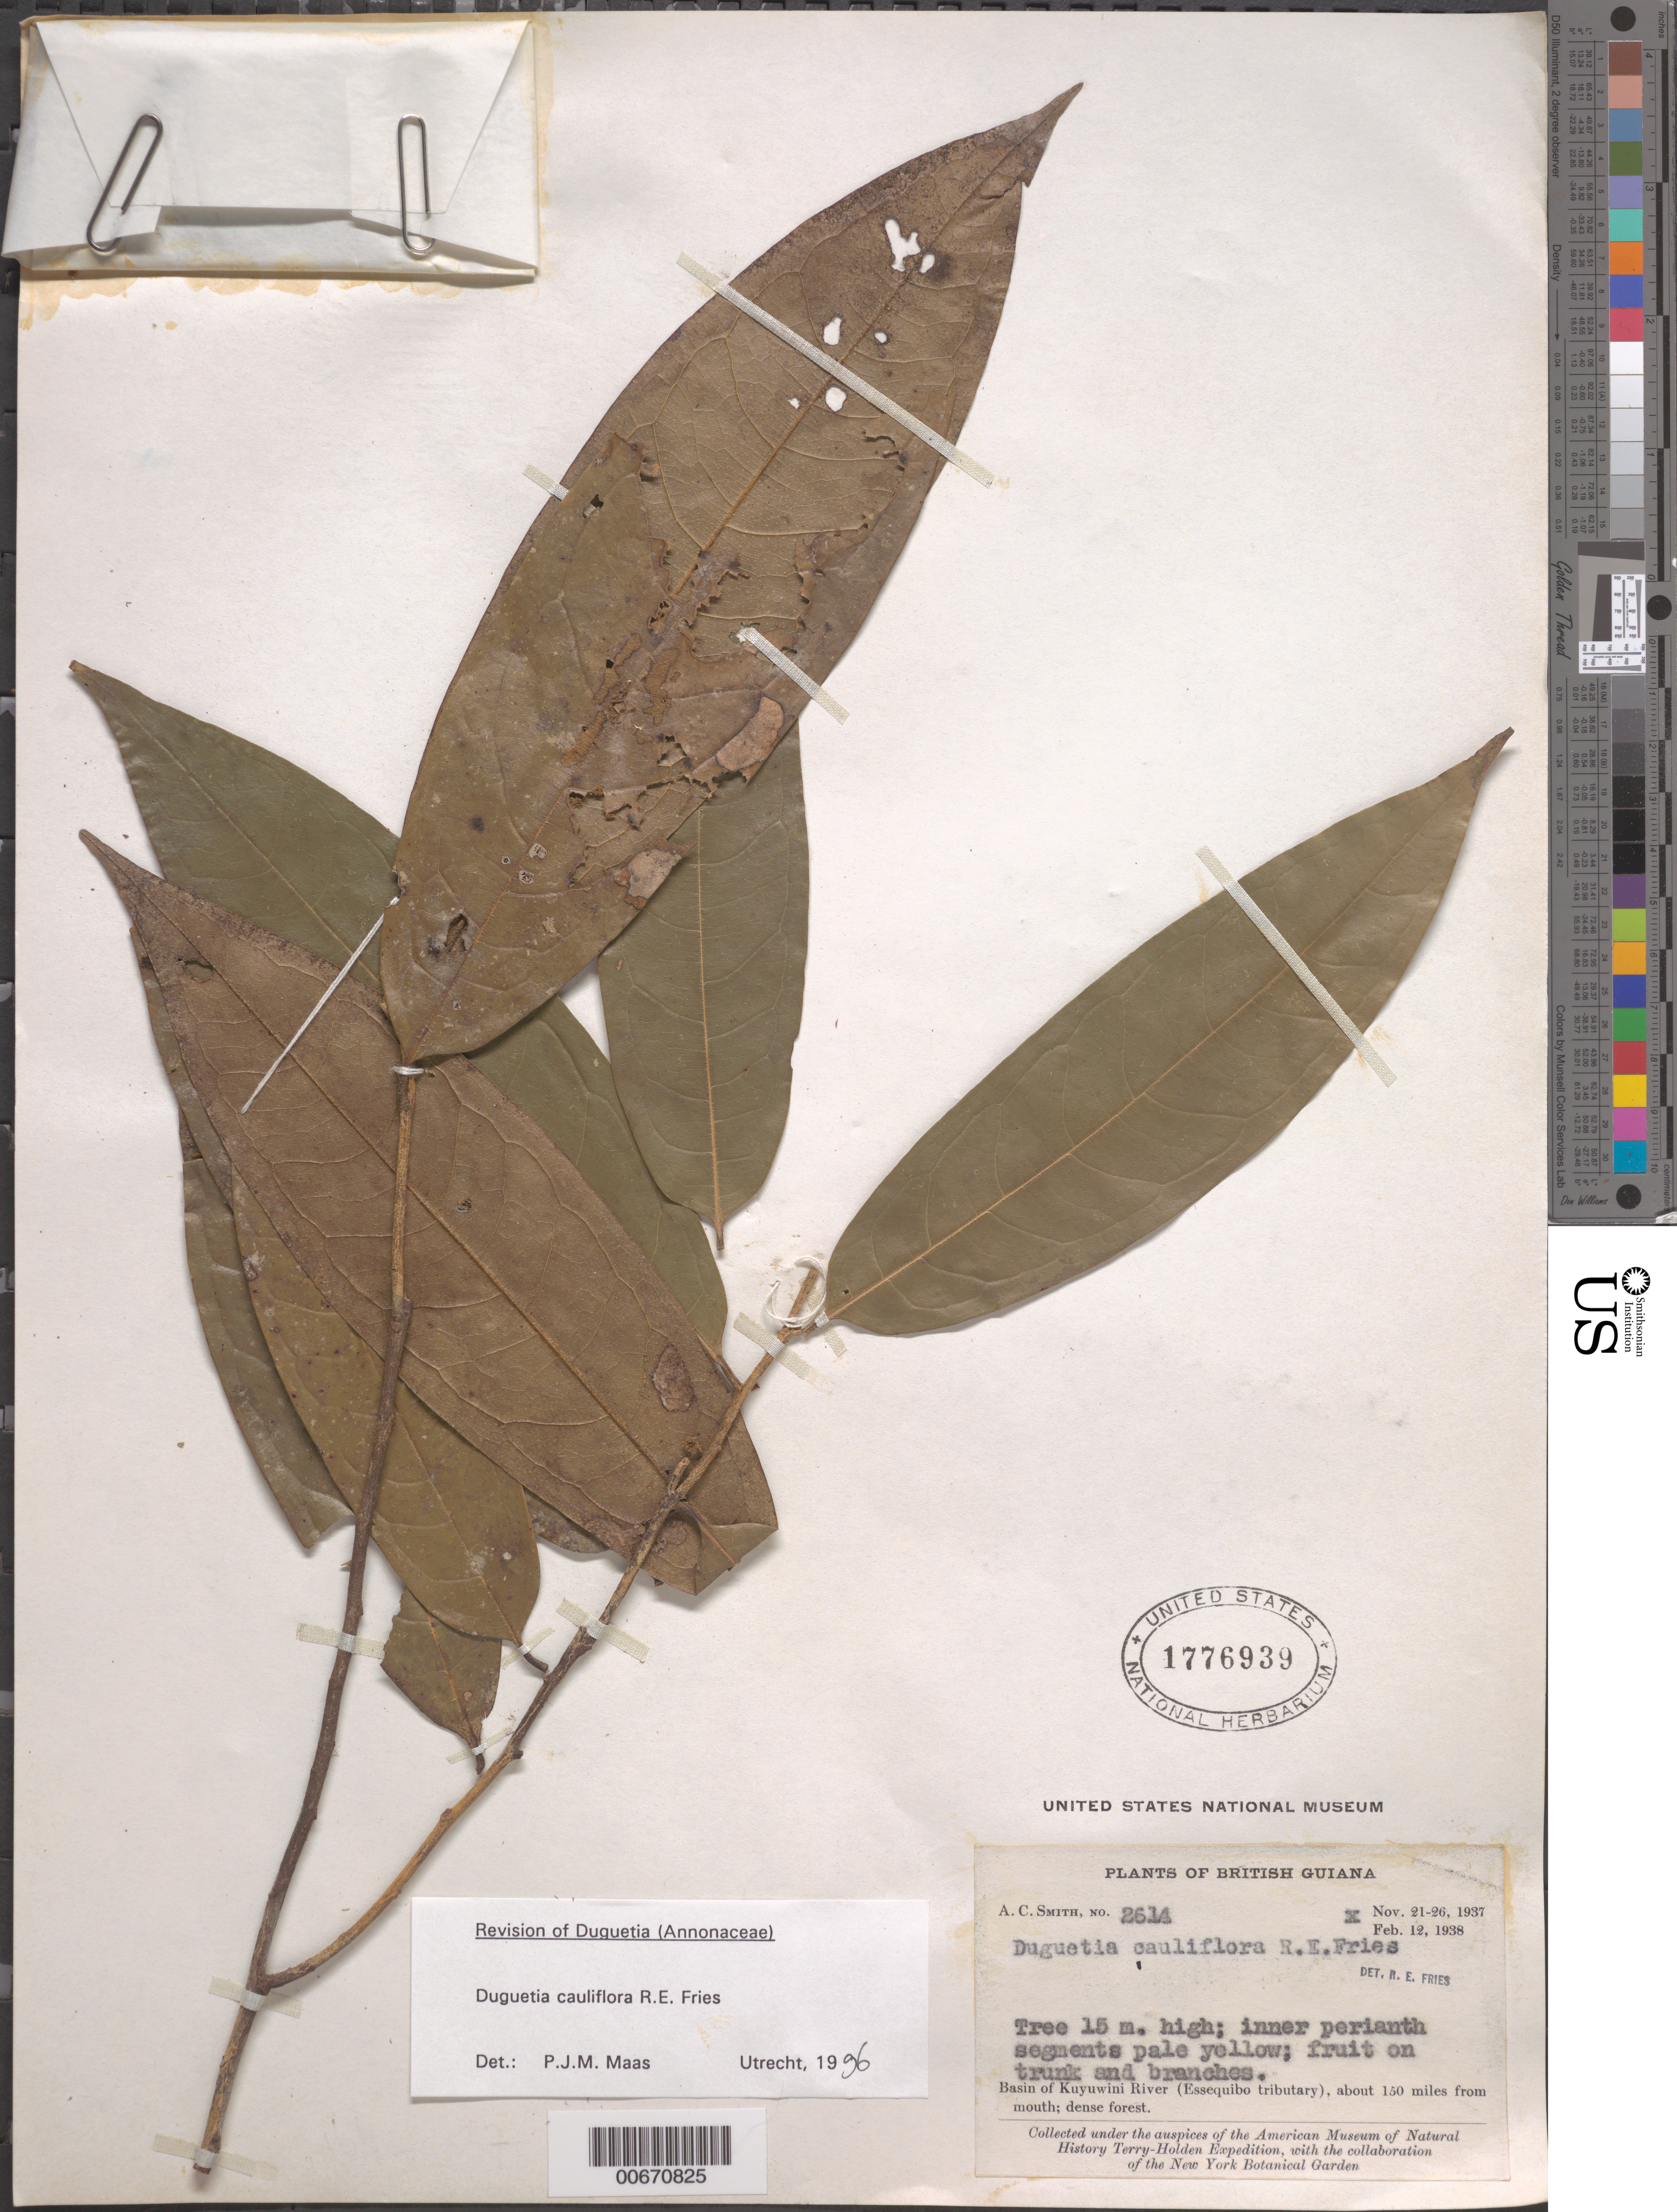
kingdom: Plantae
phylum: Tracheophyta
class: Magnoliopsida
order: Magnoliales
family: Annonaceae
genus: Duguetia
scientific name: Duguetia cauliflora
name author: R.E. Fr.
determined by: Maas, Paul J. M.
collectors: A. C. Smith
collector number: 2614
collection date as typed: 21-Nov-37 to 26-Nov-37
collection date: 1937-11-21/1937-11-26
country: Guyana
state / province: U. Takutu-U. Essequibo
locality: Kuyuwini River Basin (Essequibo River tributary), about 150 mi. from mouth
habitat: Dense forest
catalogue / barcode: US 1776939